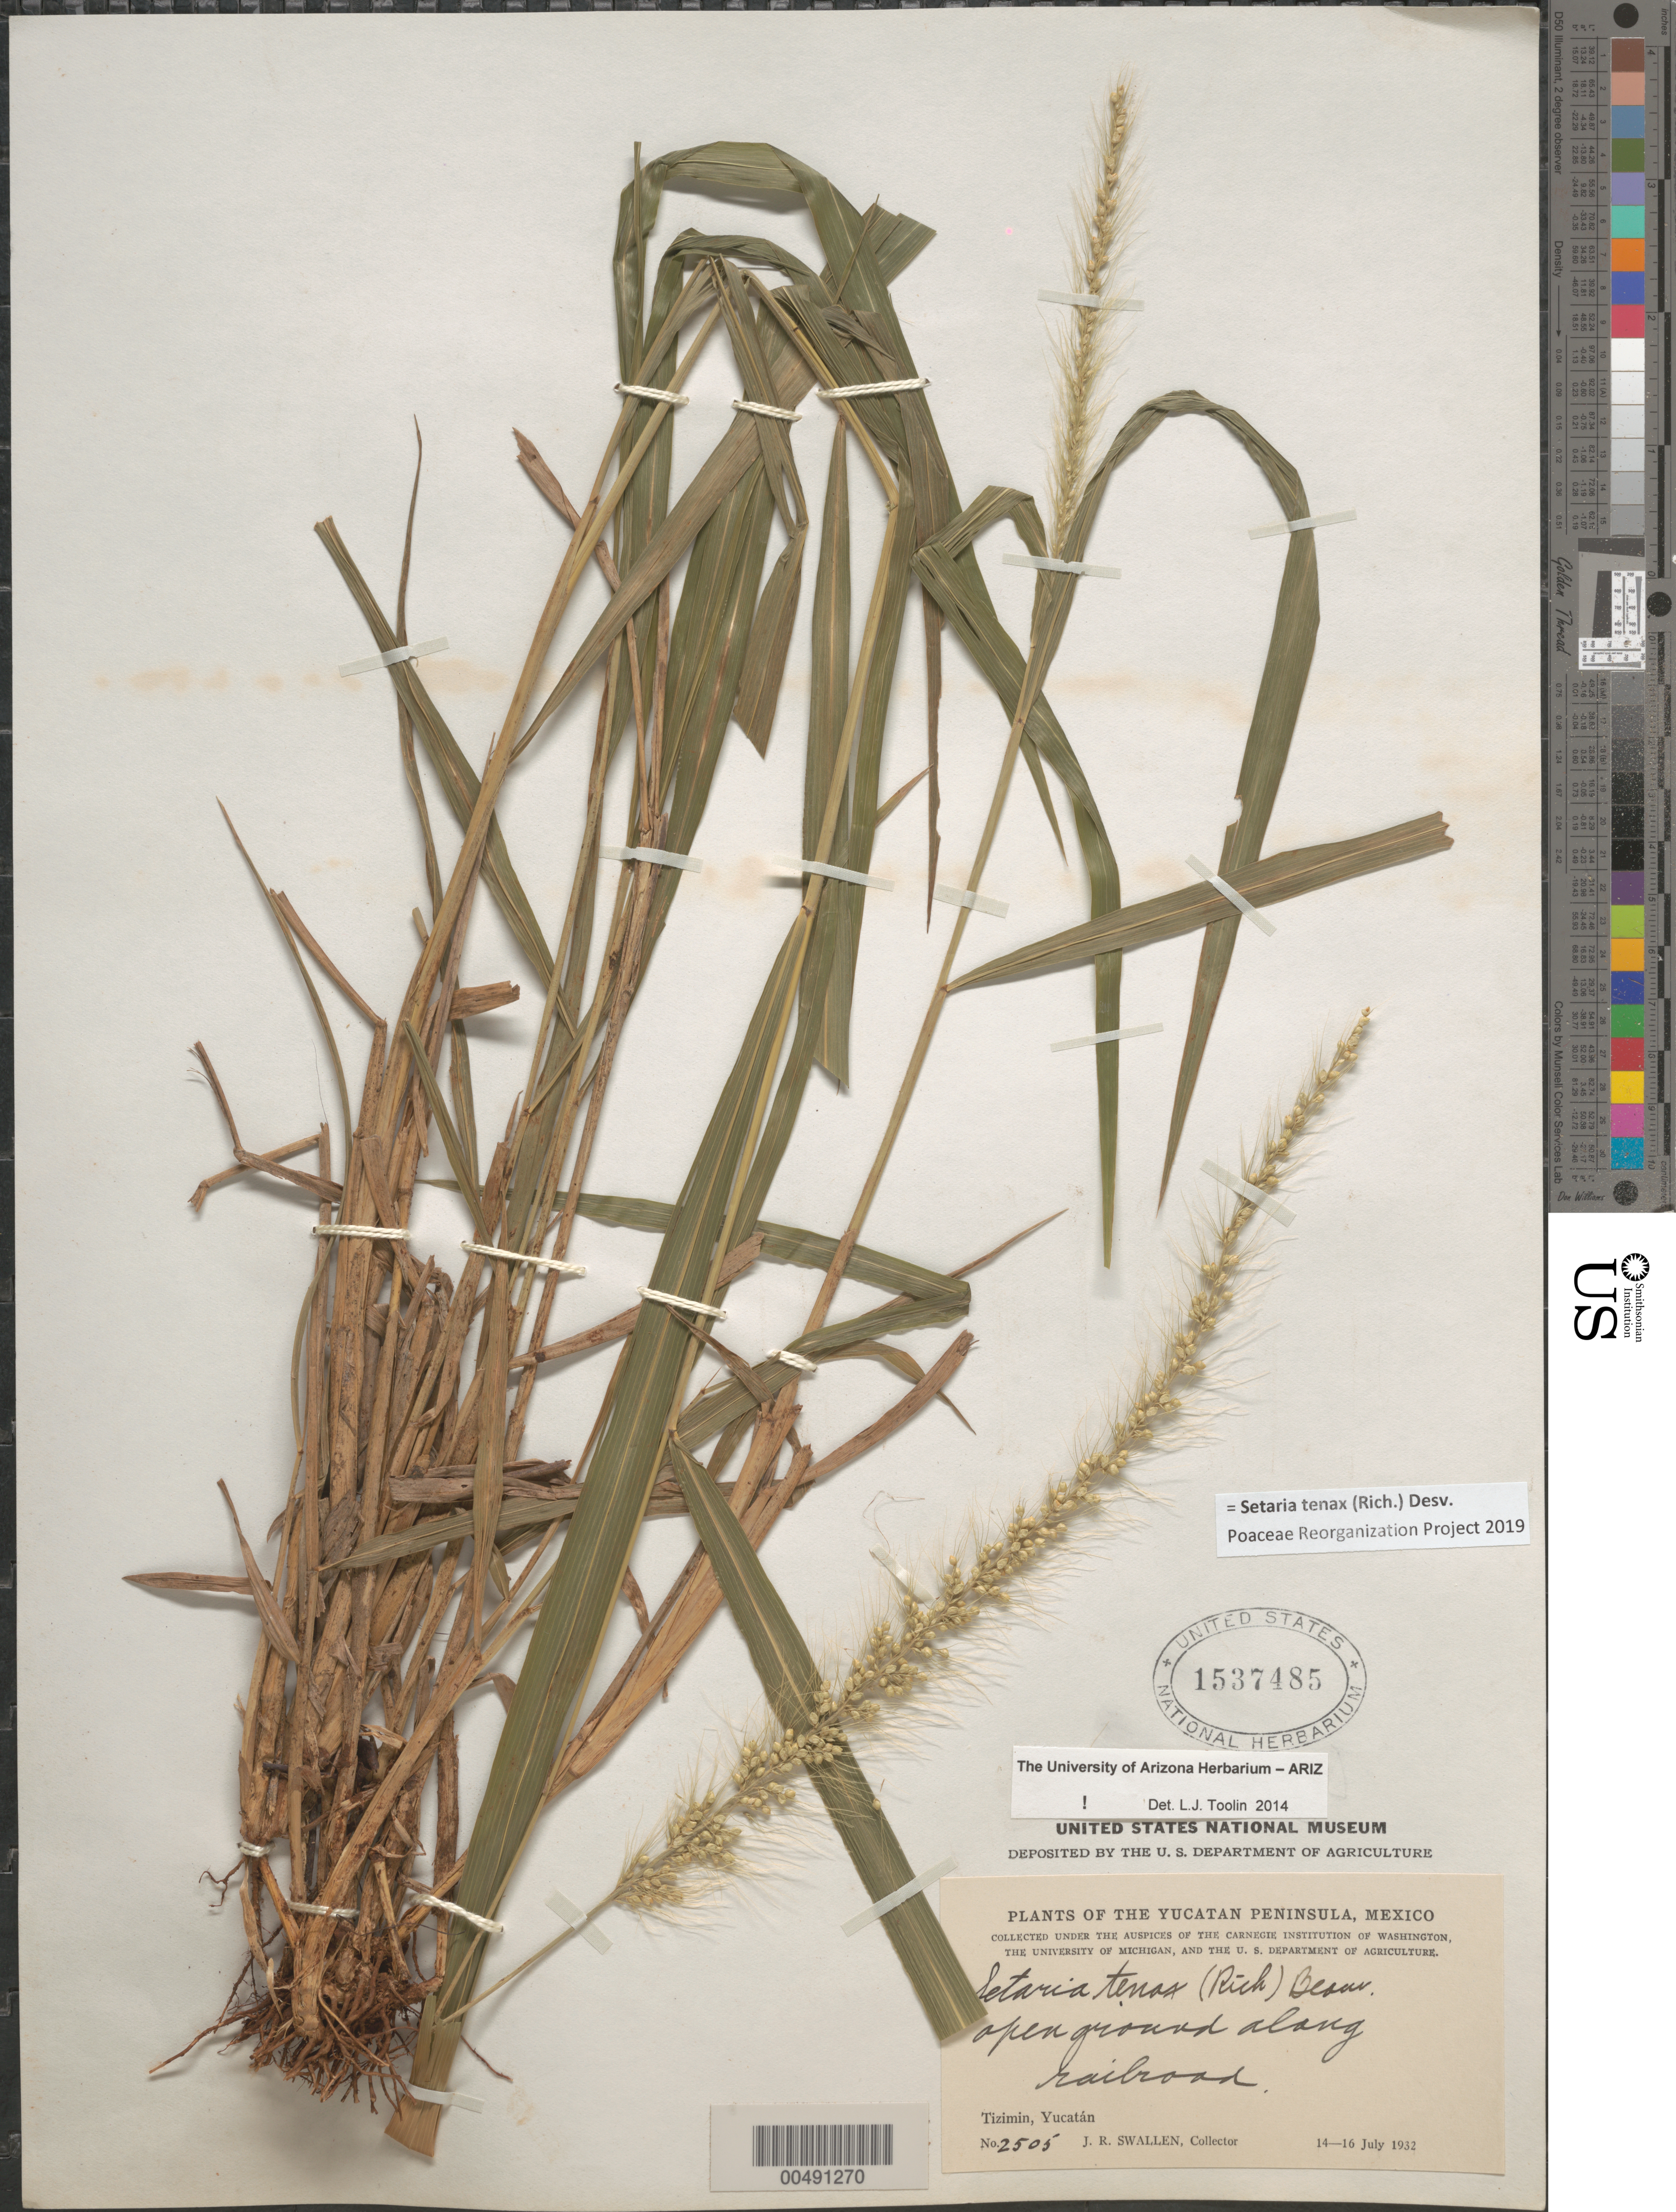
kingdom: Plantae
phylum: Tracheophyta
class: Liliopsida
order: Poales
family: Poaceae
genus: Setaria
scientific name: Setaria tenax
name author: (Rich.) Desv.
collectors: J. R. Swallen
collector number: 2505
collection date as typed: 14 Jul 1932 to 16 Jul 1932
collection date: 1932-07-14/1932-07-16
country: Mexico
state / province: Yucatan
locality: Tizimin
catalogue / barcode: US 1537485